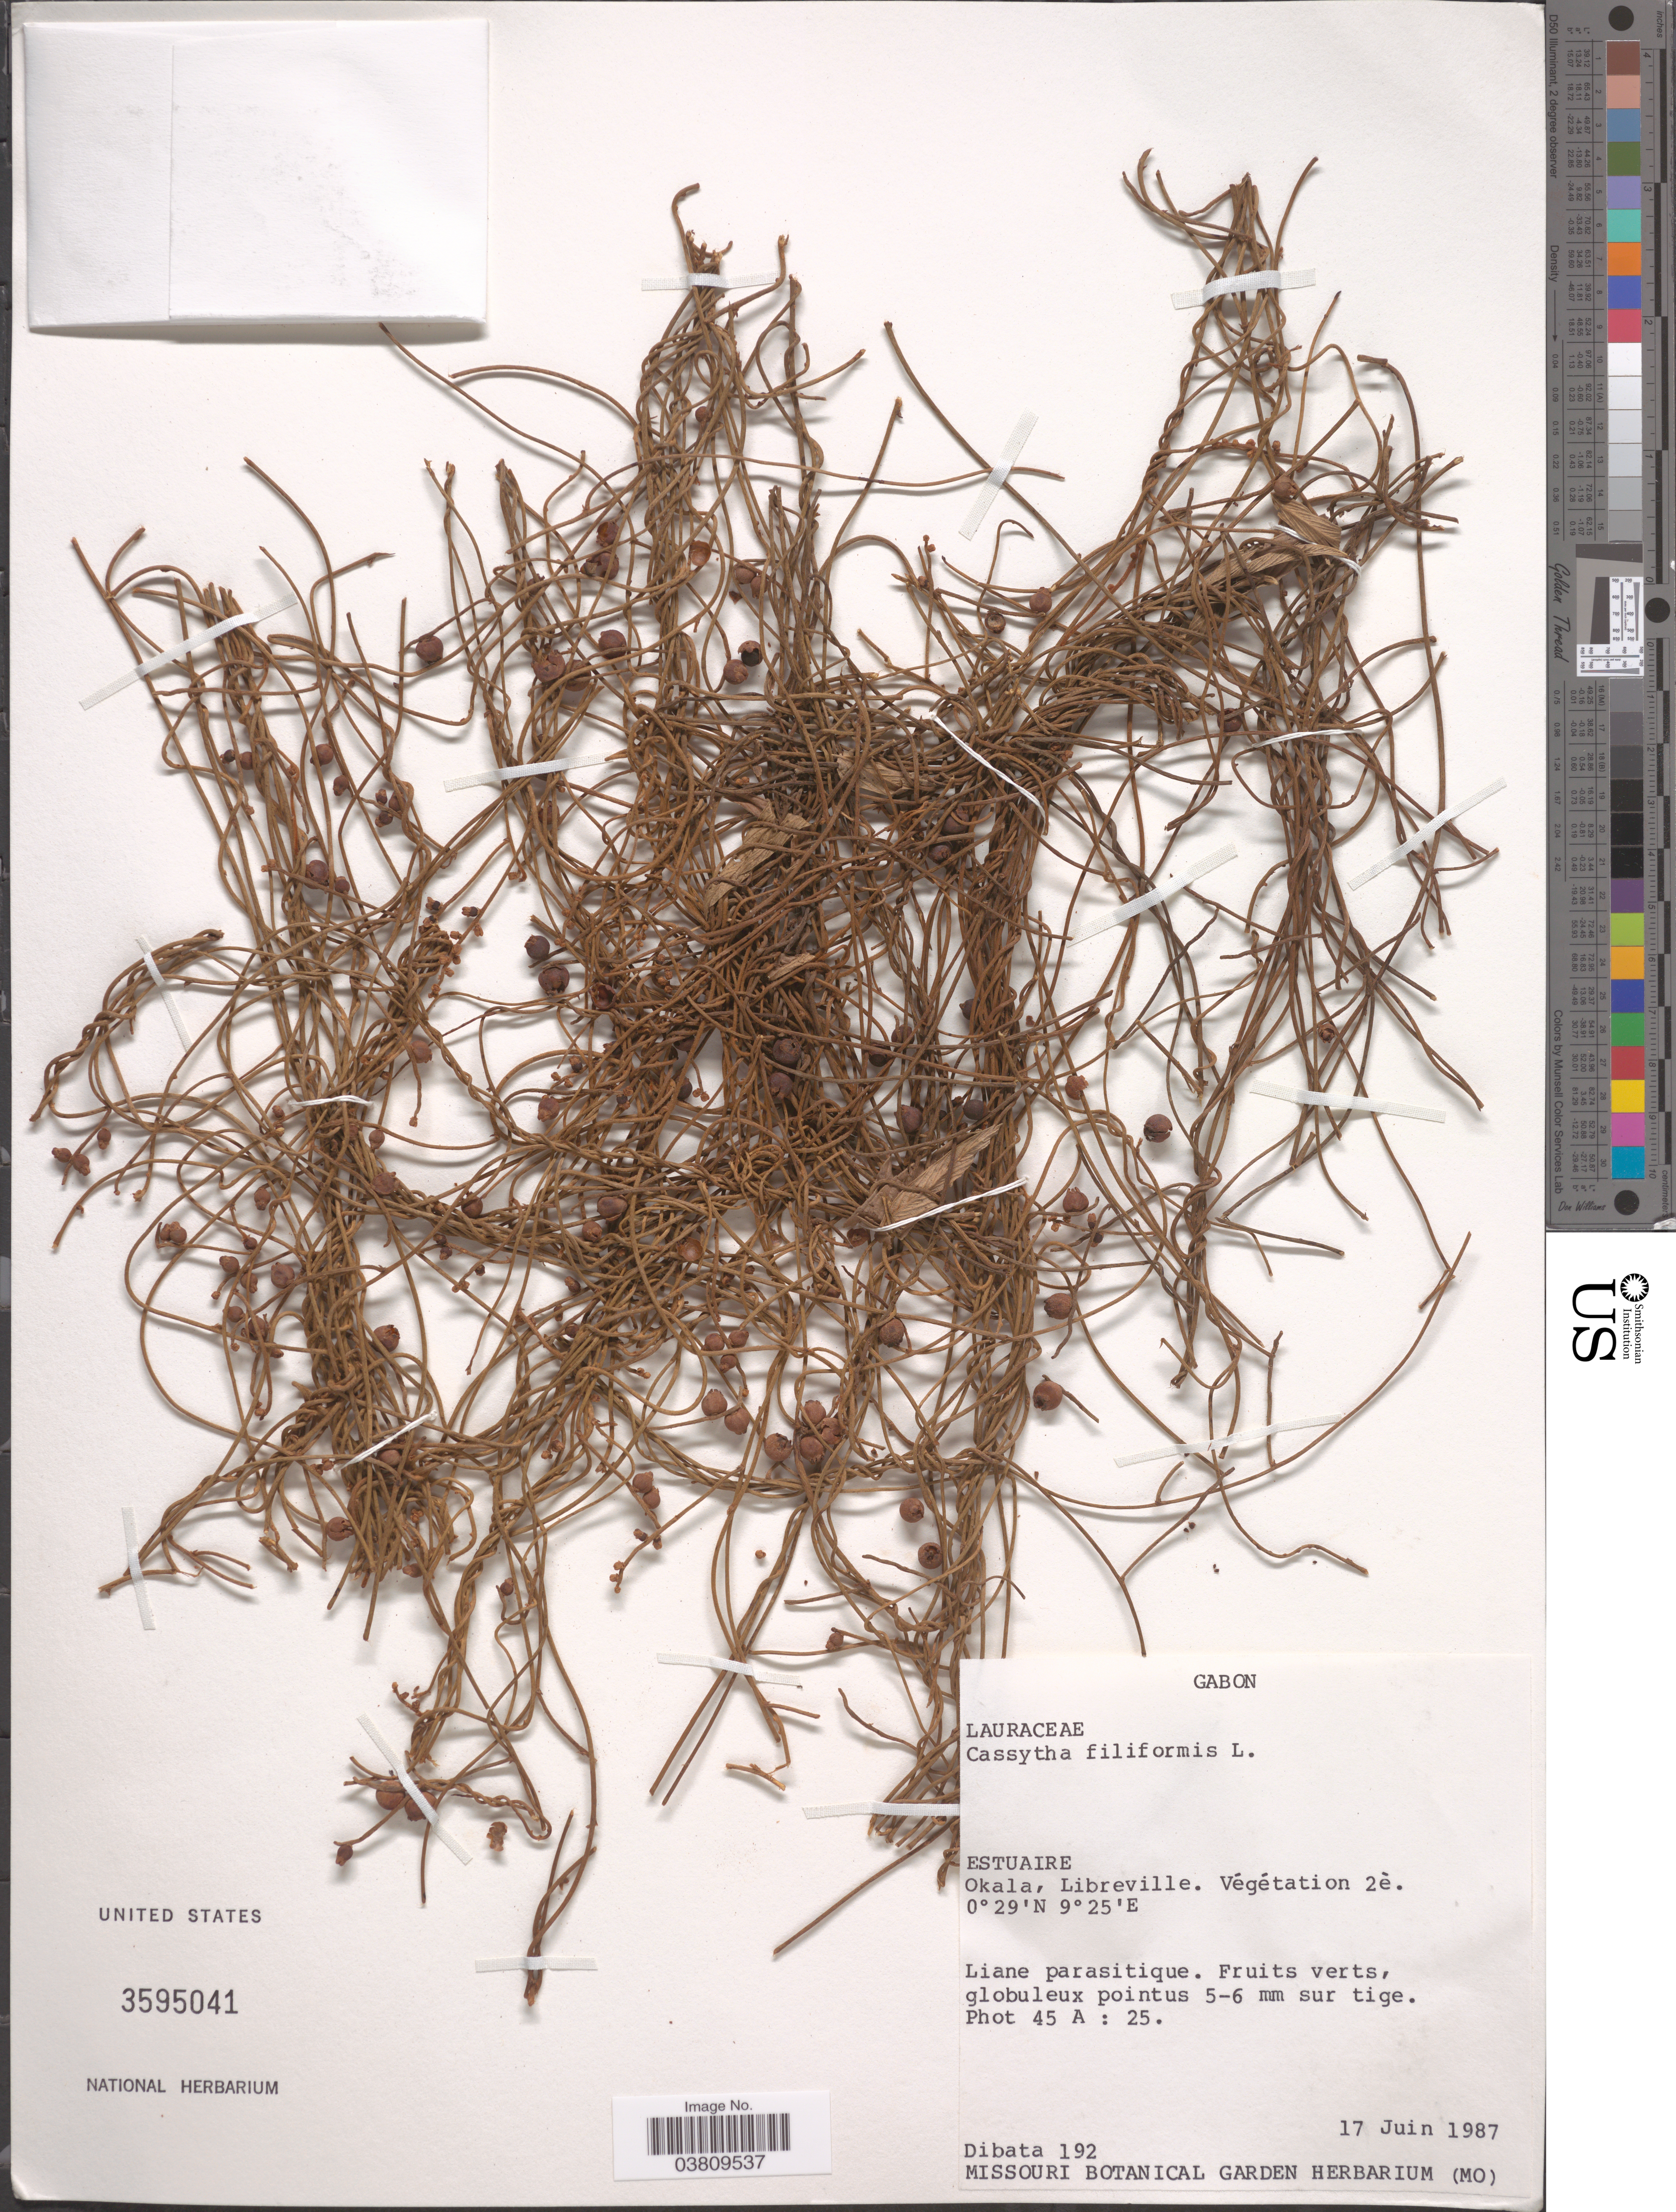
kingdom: Plantae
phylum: Tracheophyta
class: Magnoliopsida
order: Laurales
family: Lauraceae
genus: Cassytha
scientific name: Cassytha filiformis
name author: L.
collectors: Dibata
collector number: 192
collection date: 1987-06-17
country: Gabon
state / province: Estuaire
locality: Okala, Libreville.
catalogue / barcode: US 3595041